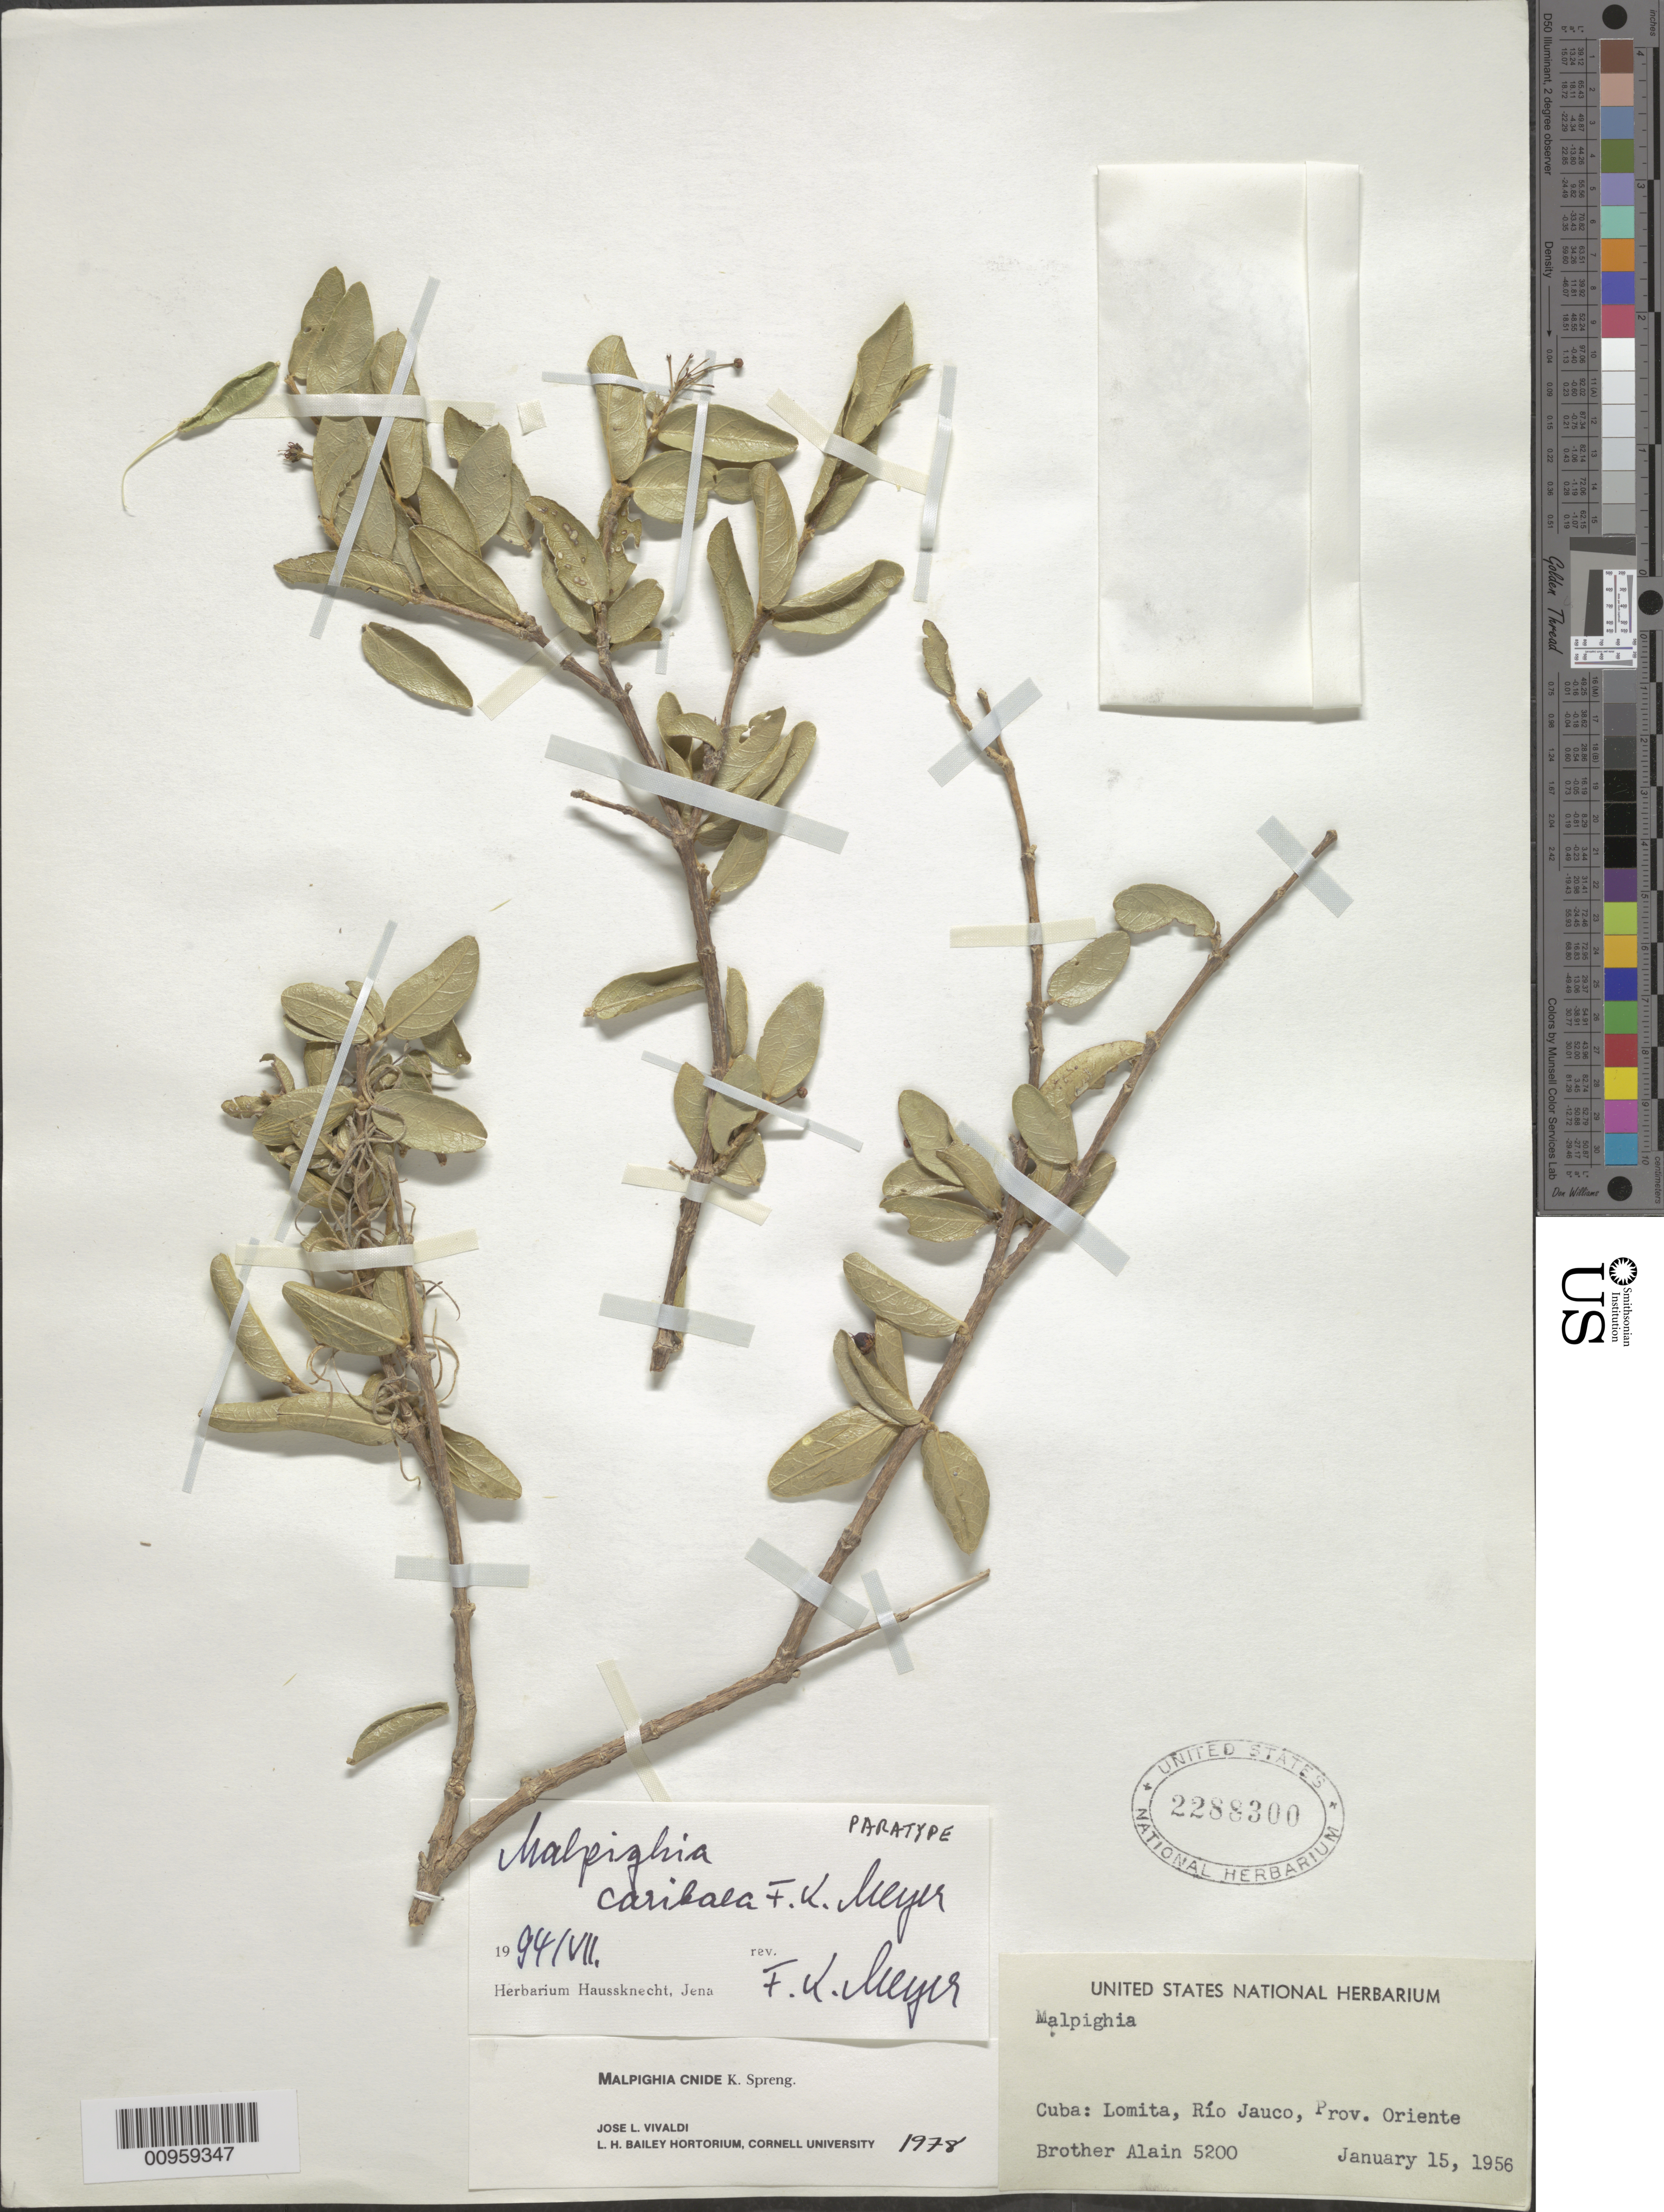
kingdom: Plantae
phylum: Tracheophyta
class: Magnoliopsida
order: Malpighiales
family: Malpighiaceae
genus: Malpighia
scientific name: Malpighia caribaea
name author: F.K. Mey.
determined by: Meyer, F. K.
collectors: A. H. Liogier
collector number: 5200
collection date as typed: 15 Jan 1956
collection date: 1956-01-15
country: Cuba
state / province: Oriente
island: Cuba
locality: Lomita, Río Jauco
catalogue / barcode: US 2288300